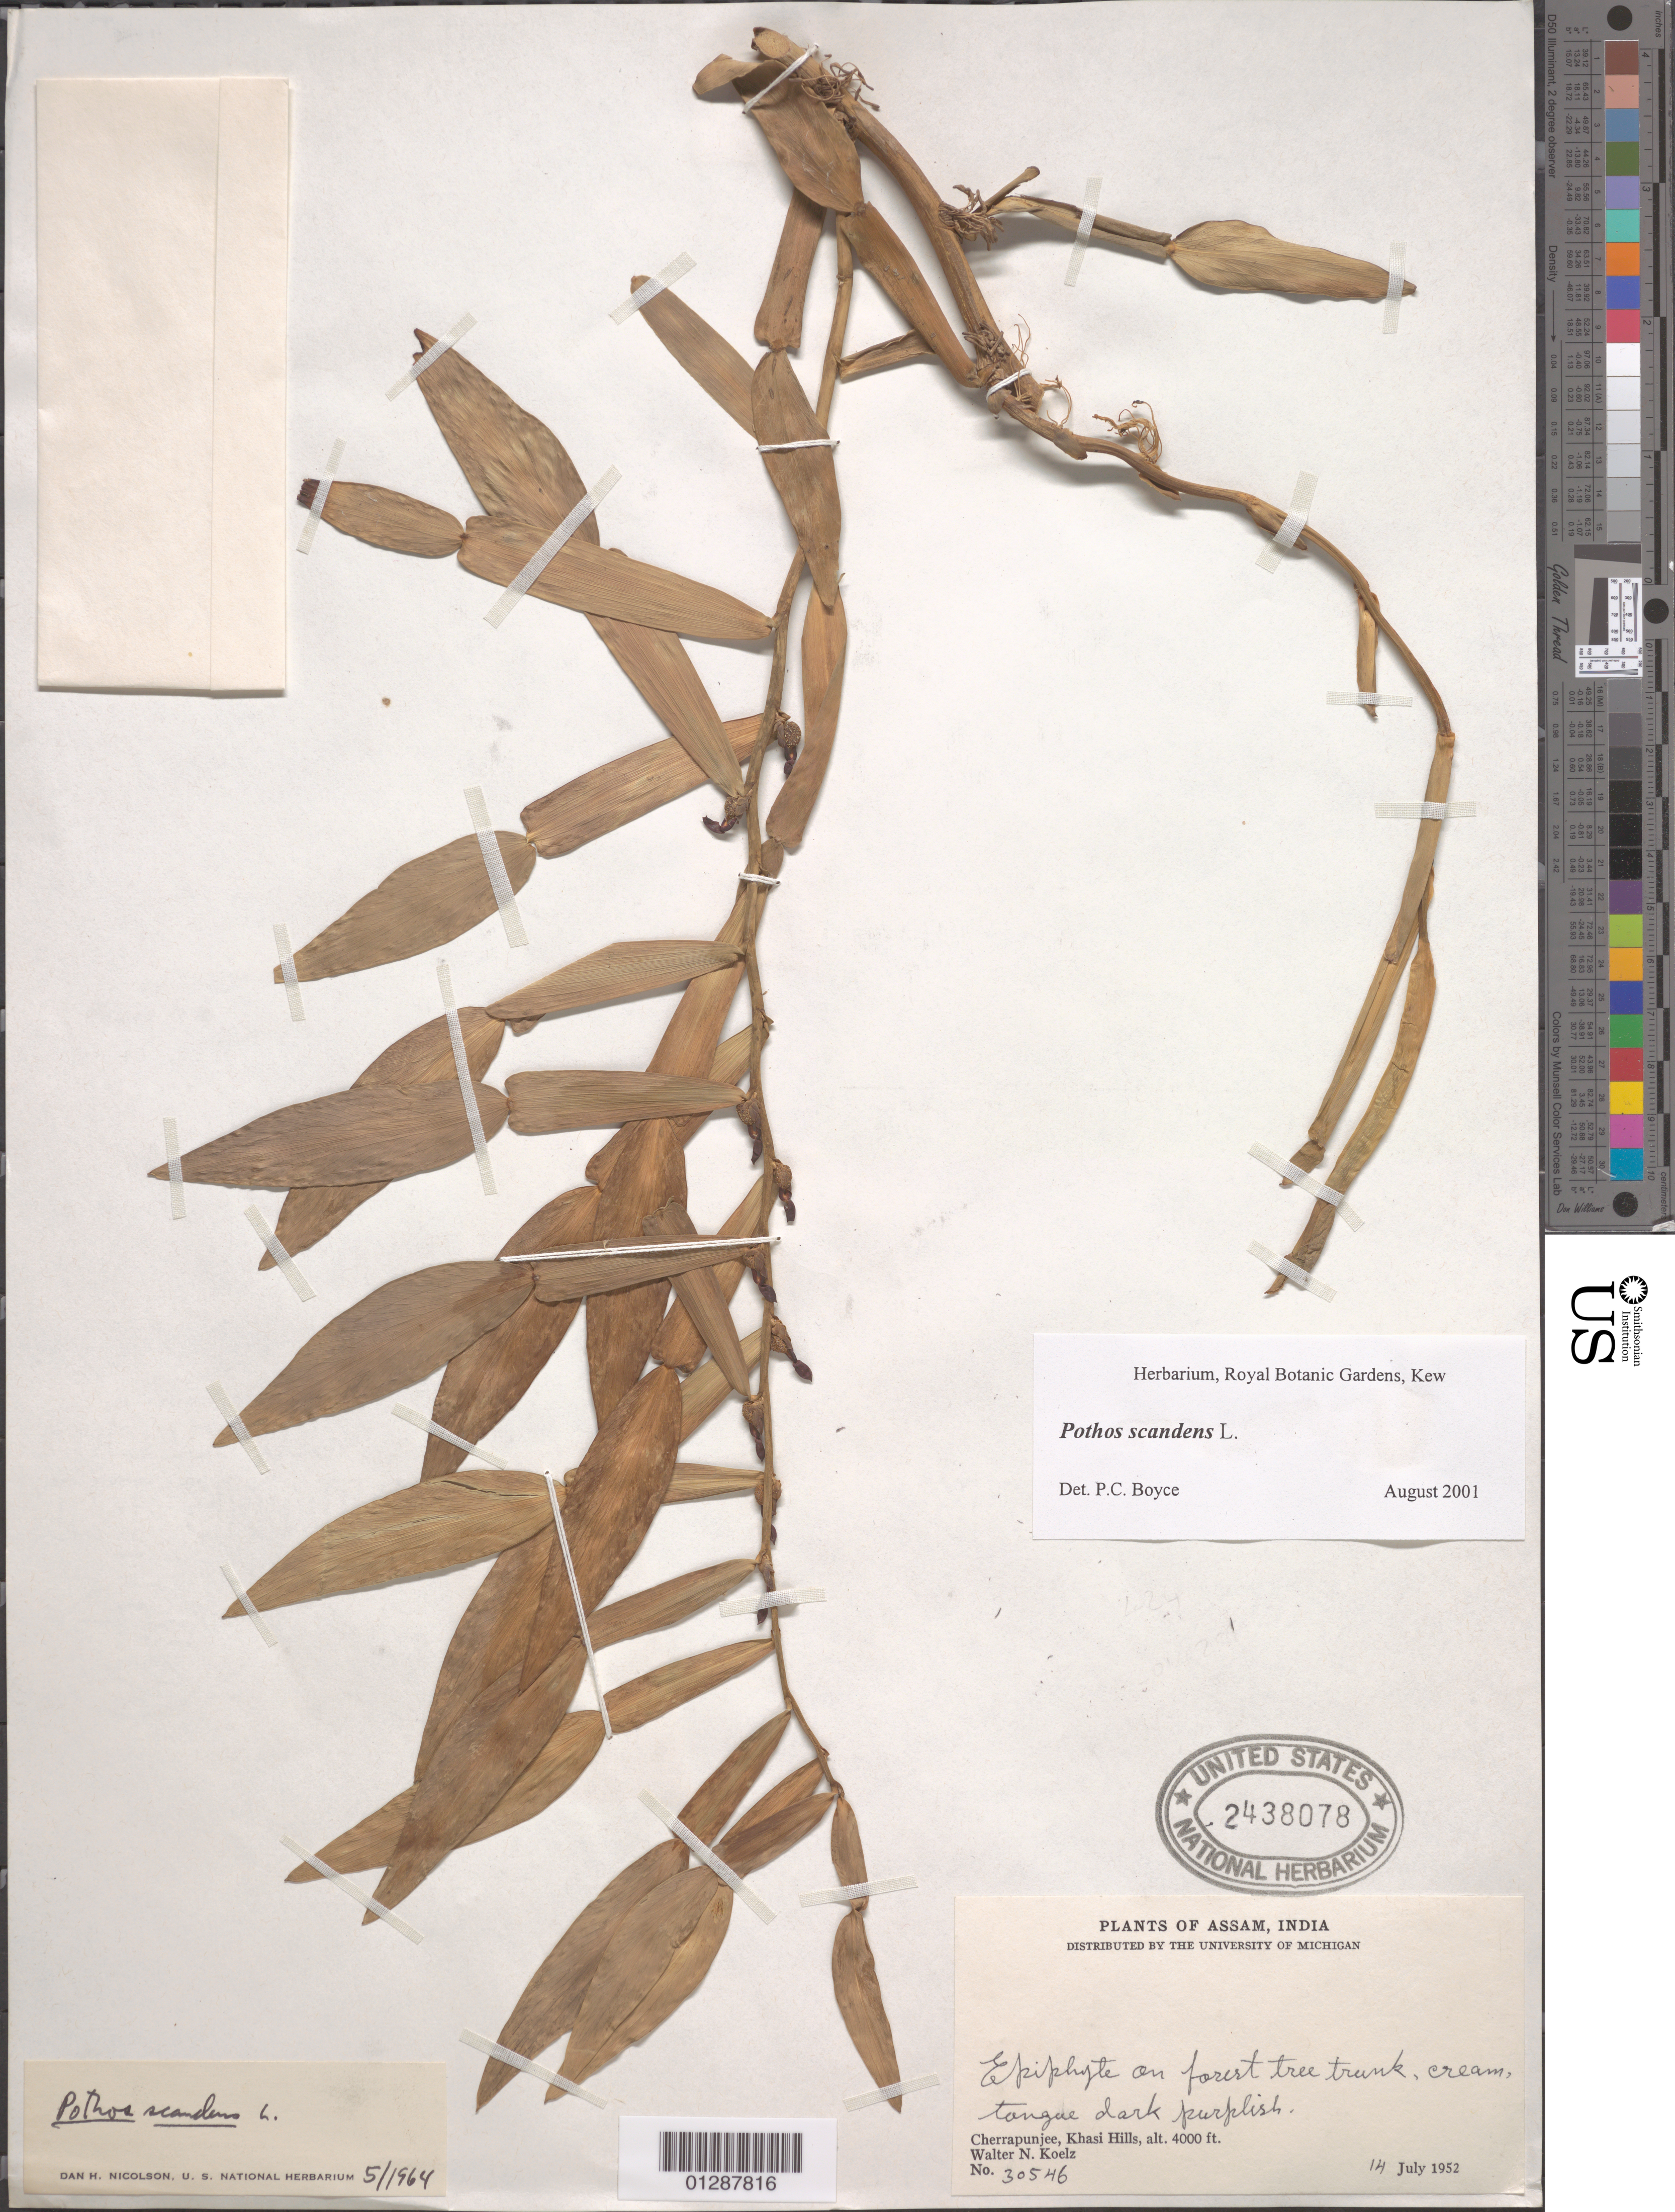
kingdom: Plantae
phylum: Tracheophyta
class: Liliopsida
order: Alismatales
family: Araceae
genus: Pothos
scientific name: Pothos scandens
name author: L.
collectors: W. N. Koelz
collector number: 30546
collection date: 1952-07-14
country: India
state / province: Meghalaya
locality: Cherrapunjee, Khasi Hills.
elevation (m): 1219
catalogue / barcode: US 2438078